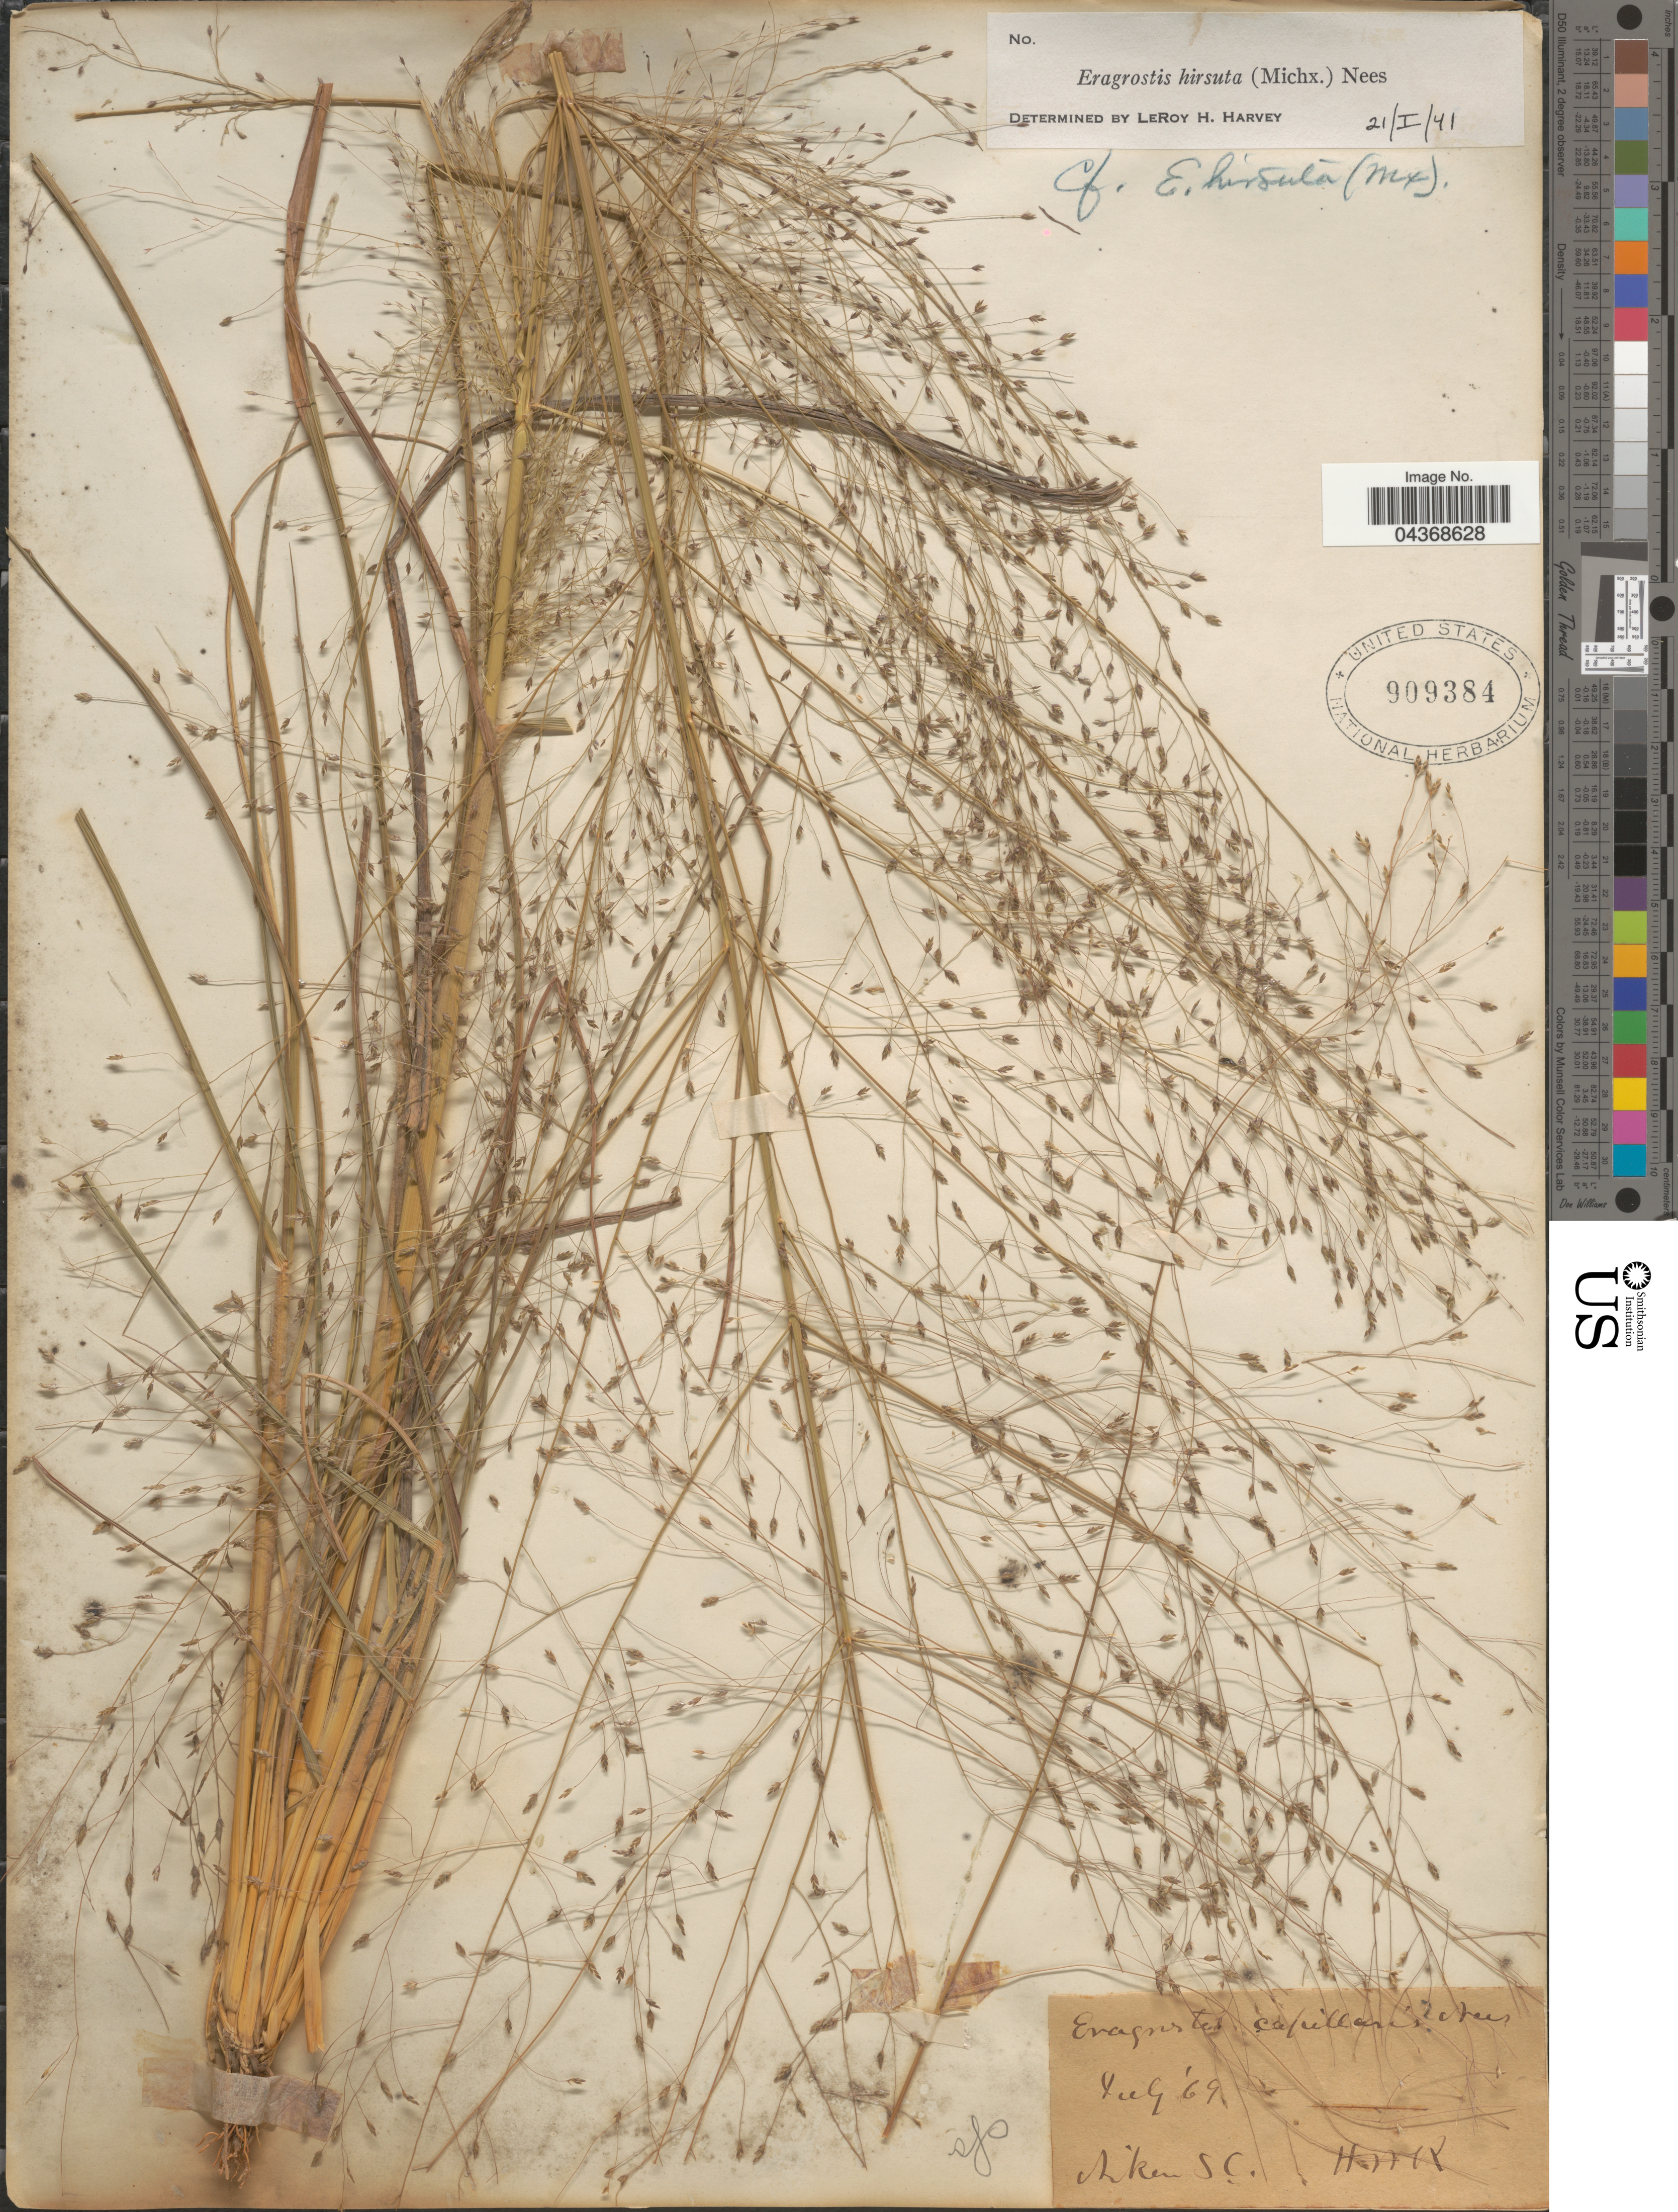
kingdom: Plantae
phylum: Tracheophyta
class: Liliopsida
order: Poales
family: Poaceae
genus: Eragrostis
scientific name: Eragrostis hirsuta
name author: (Michx.) Nees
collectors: H. W. R.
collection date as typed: Transcribed d/m/y: /7/69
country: United States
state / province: South Carolina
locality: Aiken.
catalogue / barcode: US 909384